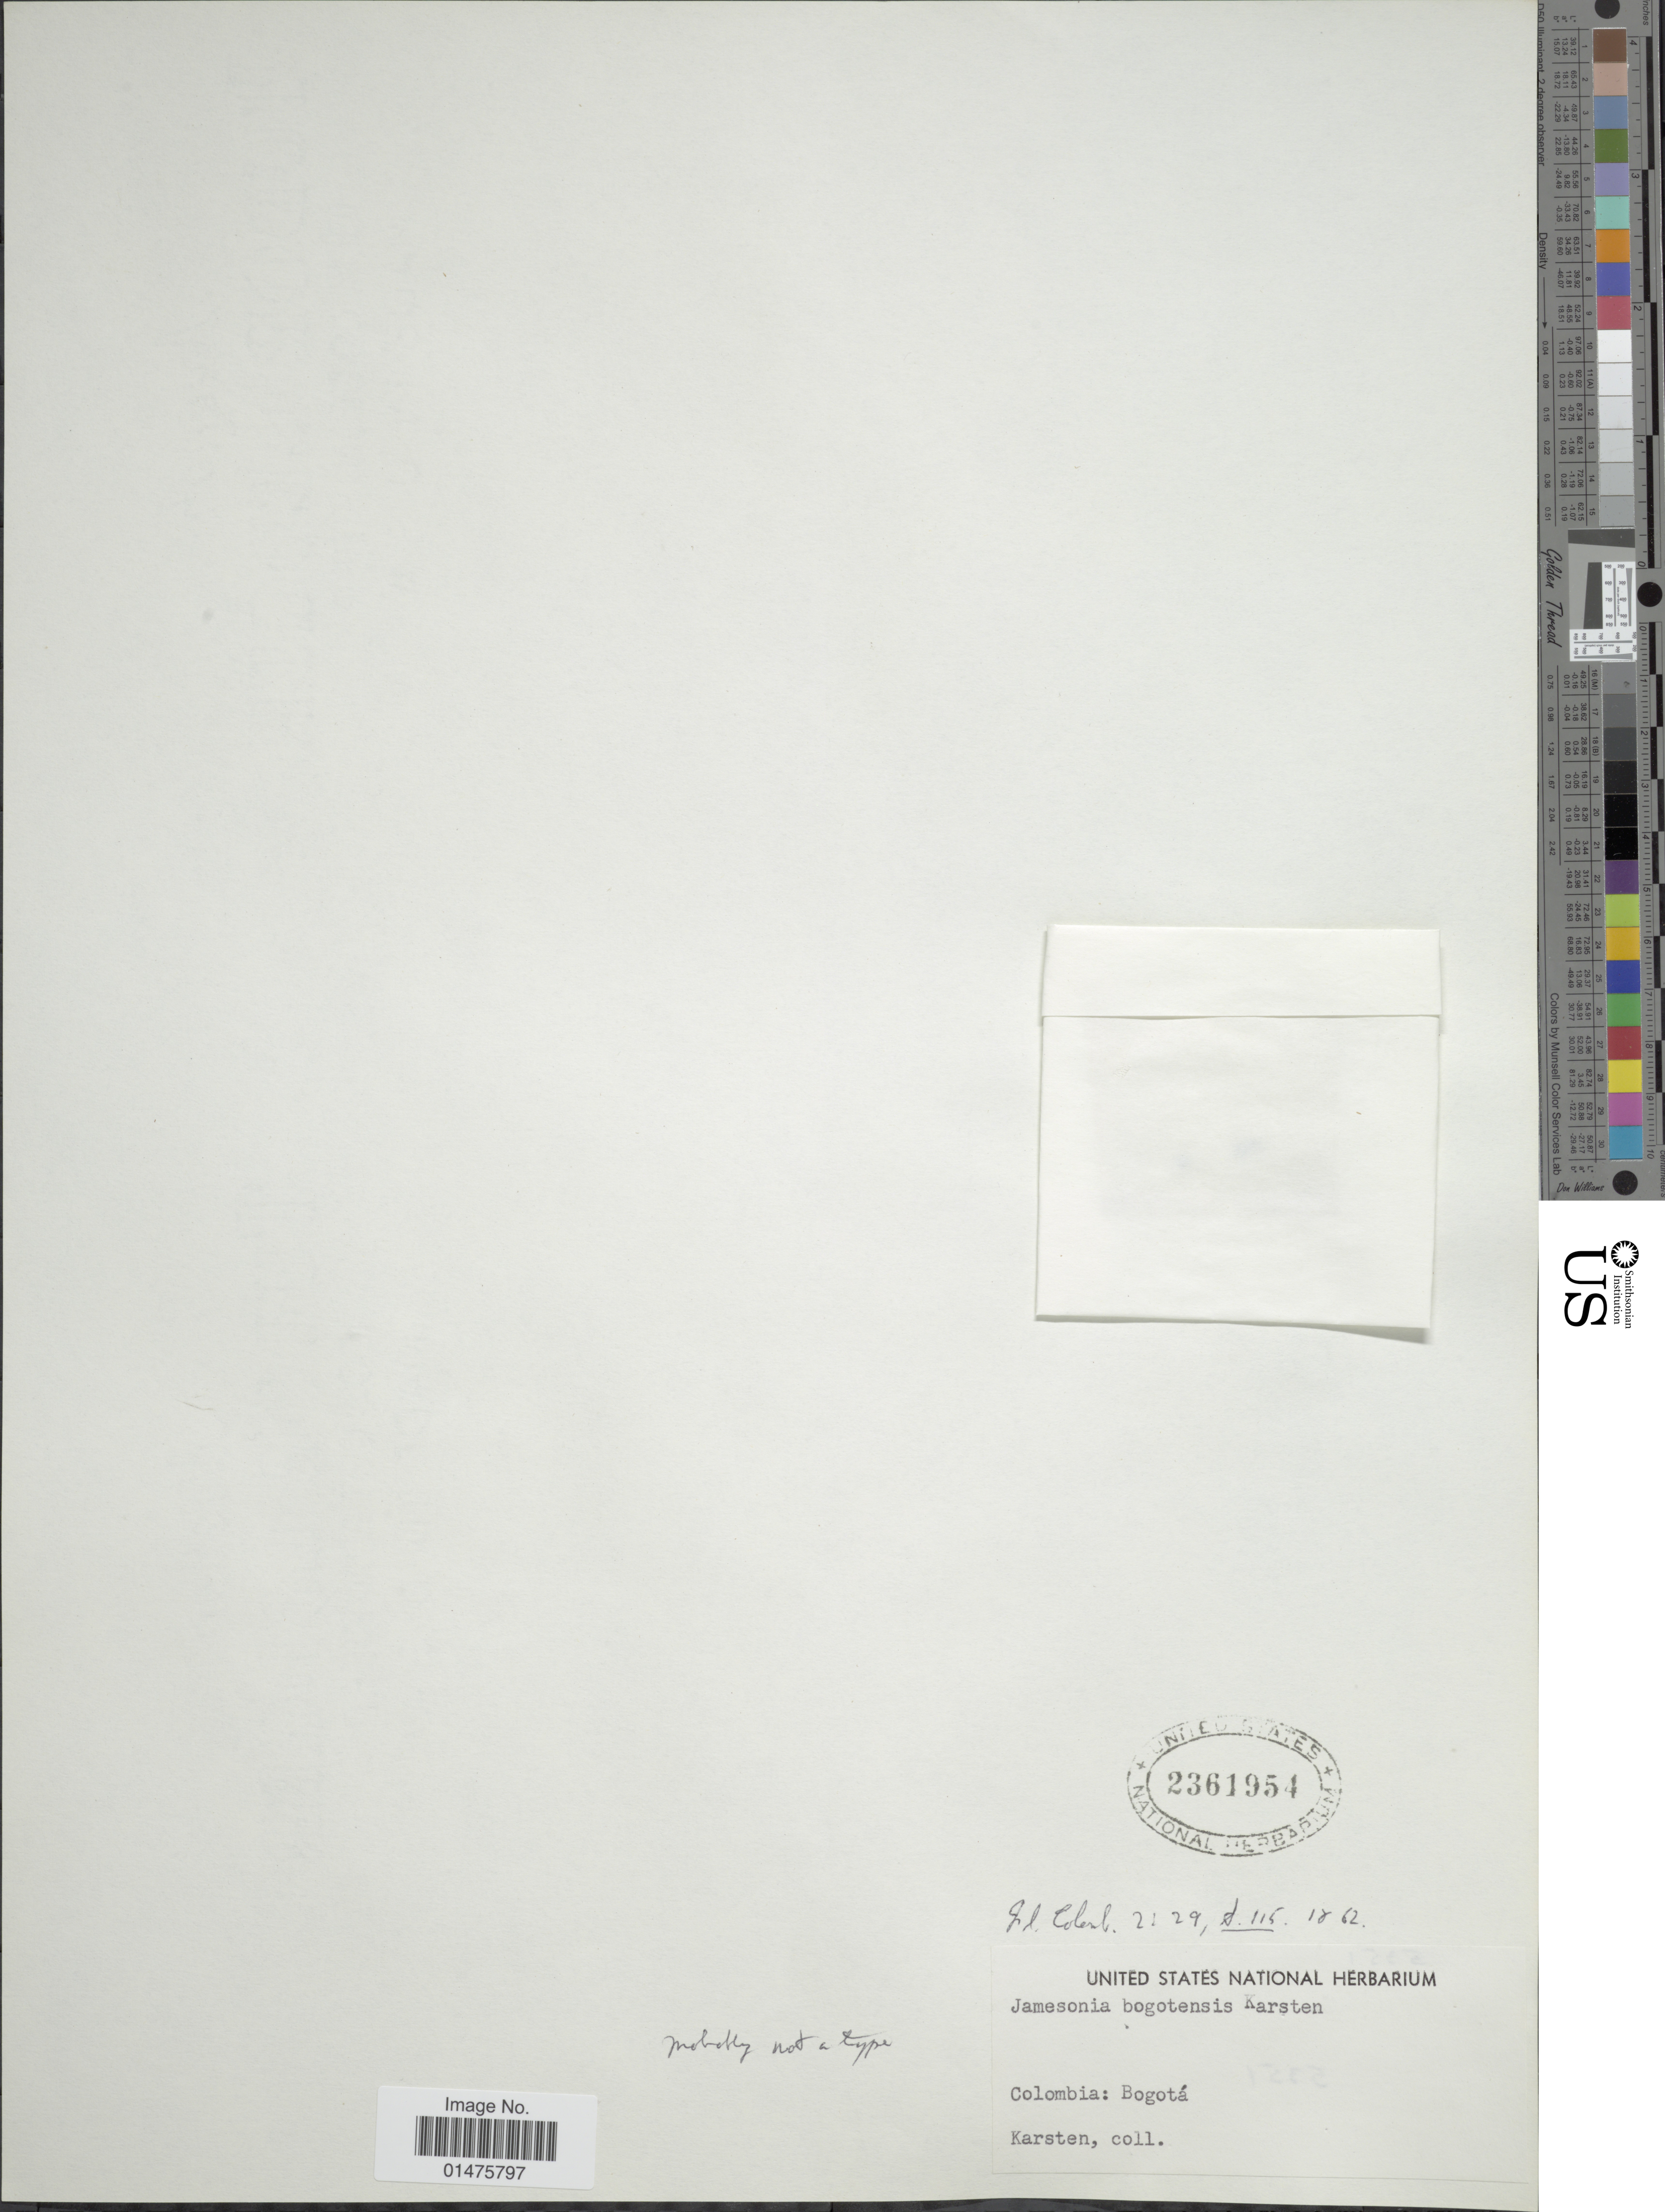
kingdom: Plantae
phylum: Tracheophyta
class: Polypodiopsida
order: Polypodiales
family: Pteridaceae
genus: Jamesonia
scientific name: Jamesonia bogotensis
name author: H. Karst.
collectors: -. Karsten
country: Colombia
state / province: Bogota D.C.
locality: Bogota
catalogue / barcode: US 2361954